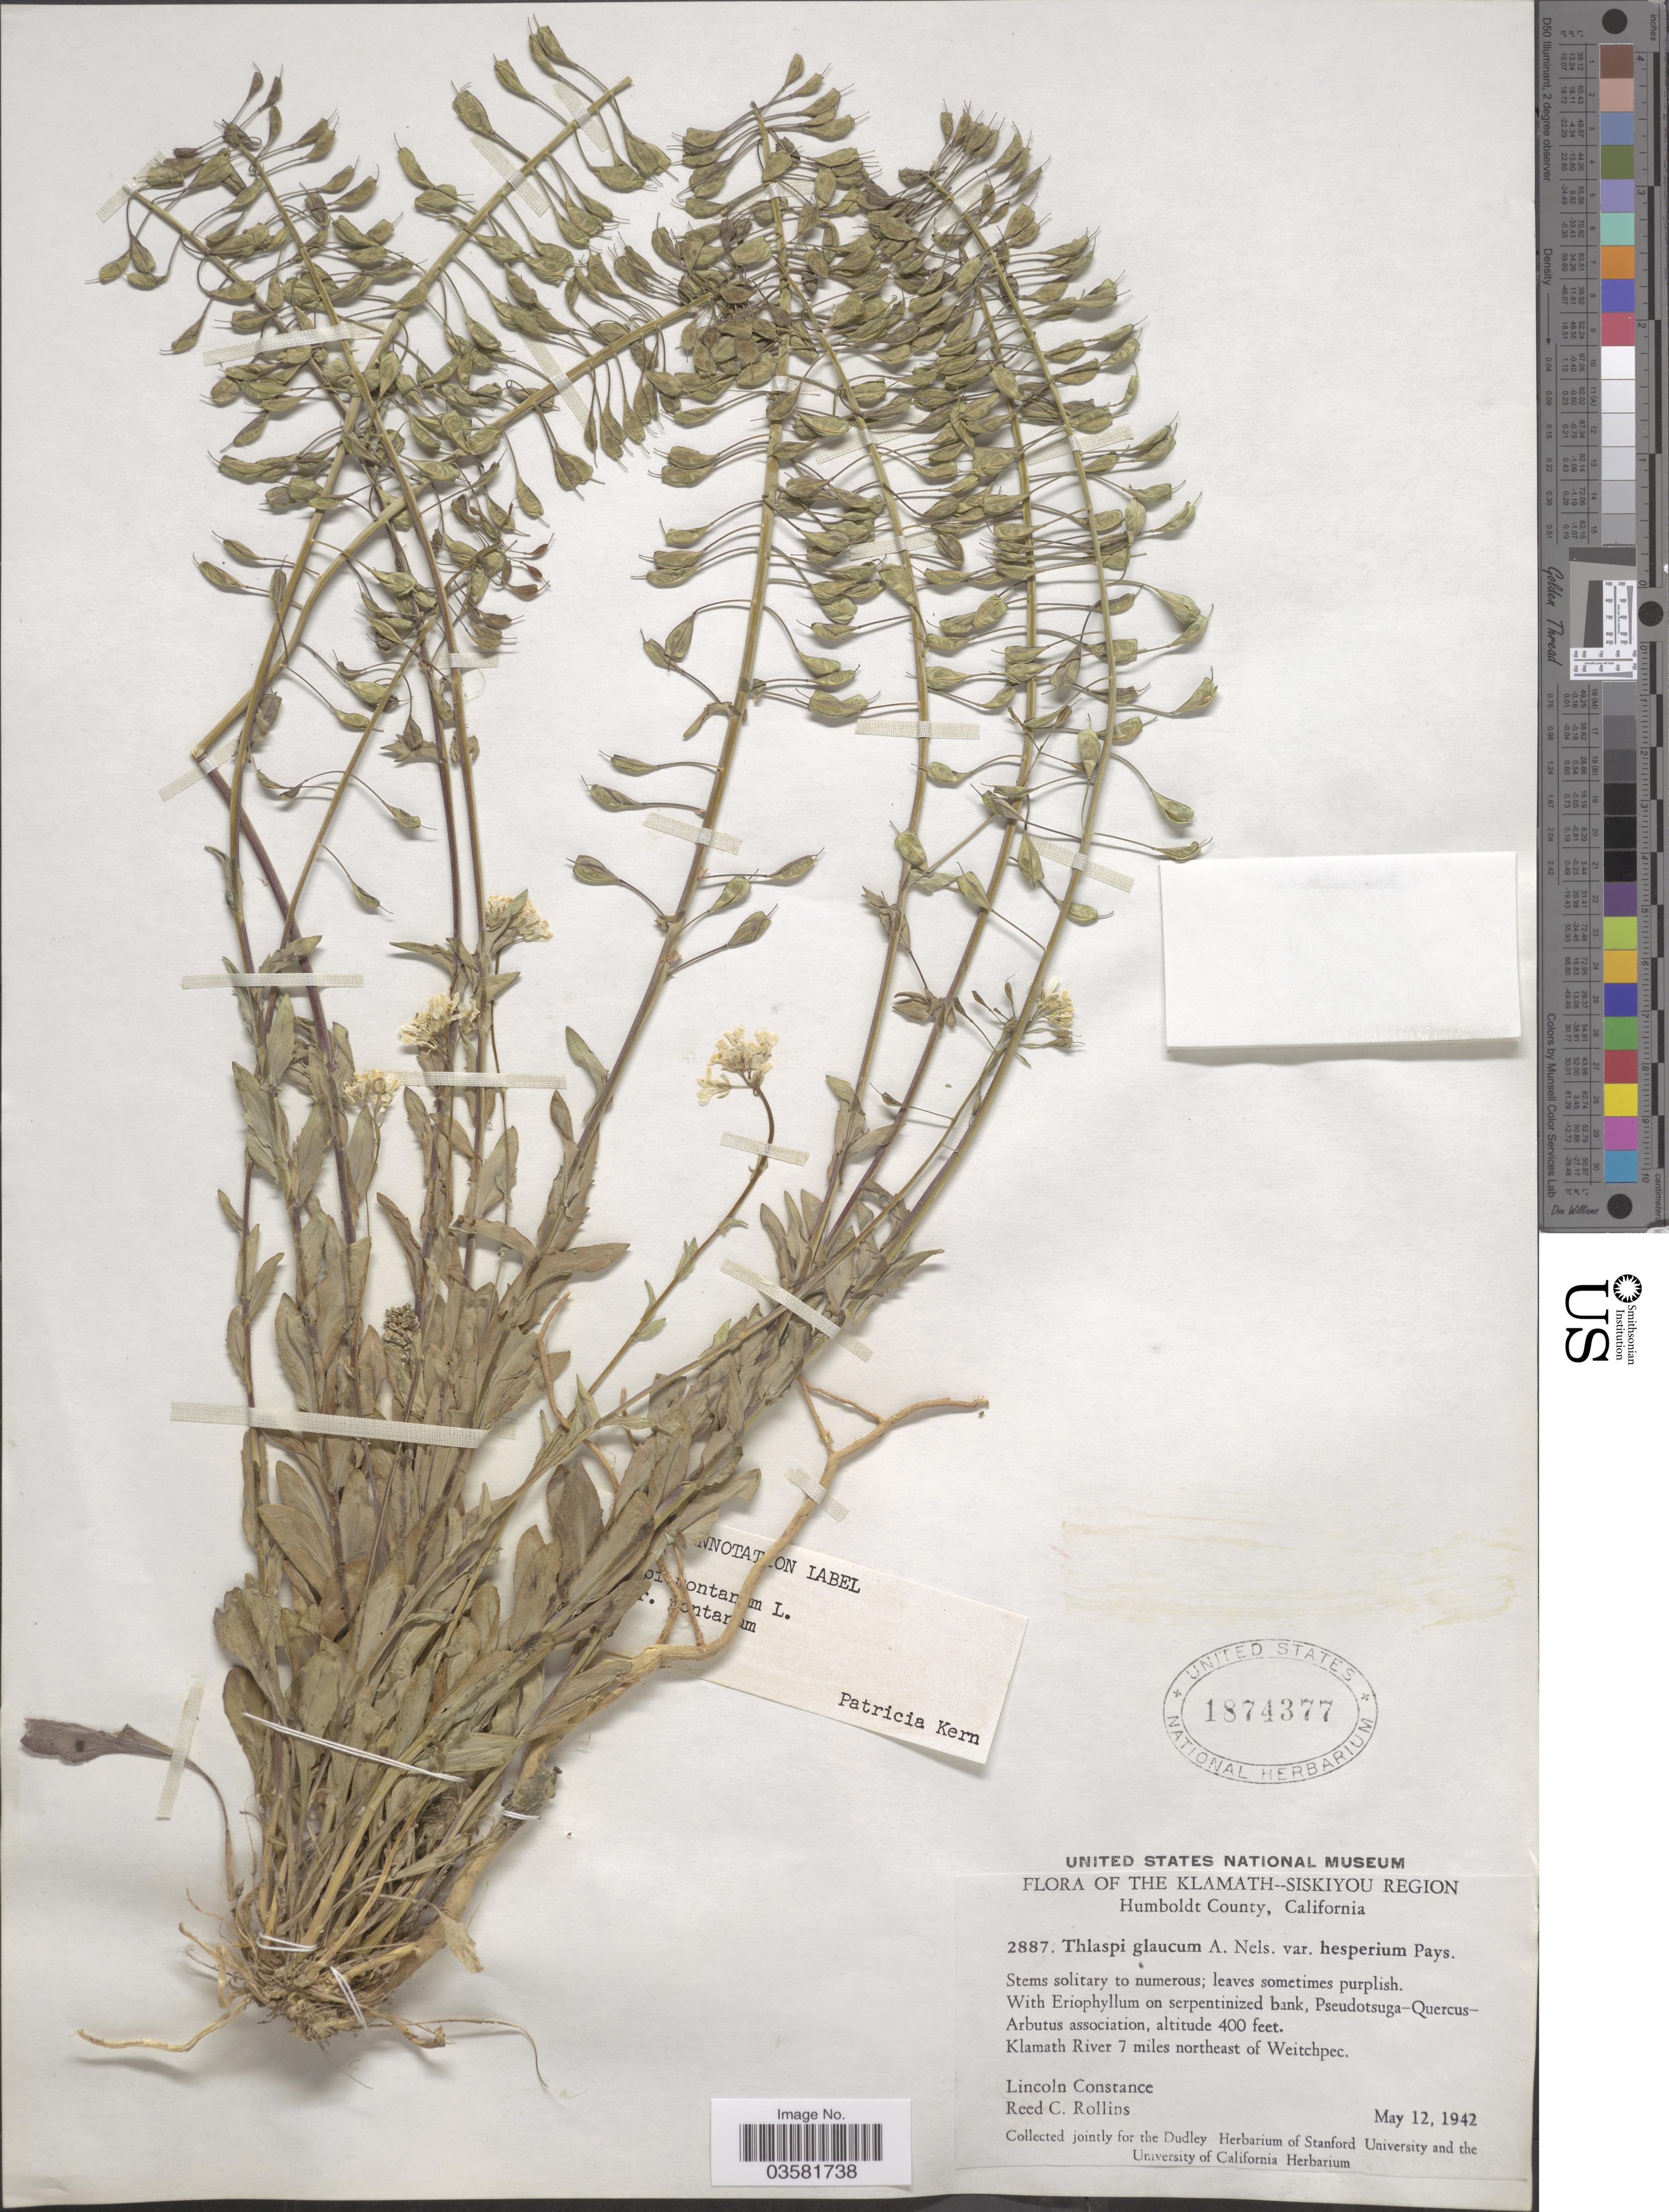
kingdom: Plantae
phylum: Tracheophyta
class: Magnoliopsida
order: Brassicales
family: Brassicaceae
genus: Thlaspi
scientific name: Thlaspi montanum var. montanum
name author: L.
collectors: L. Constance & R. C. Rollins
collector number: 2887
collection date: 1942-05-12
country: United States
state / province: California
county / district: Humboldt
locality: The Klamath-Siskiyou Region. Humboldt County. Klamath River 7 miles northeast of Weitchpec.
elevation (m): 122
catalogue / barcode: US 1874377